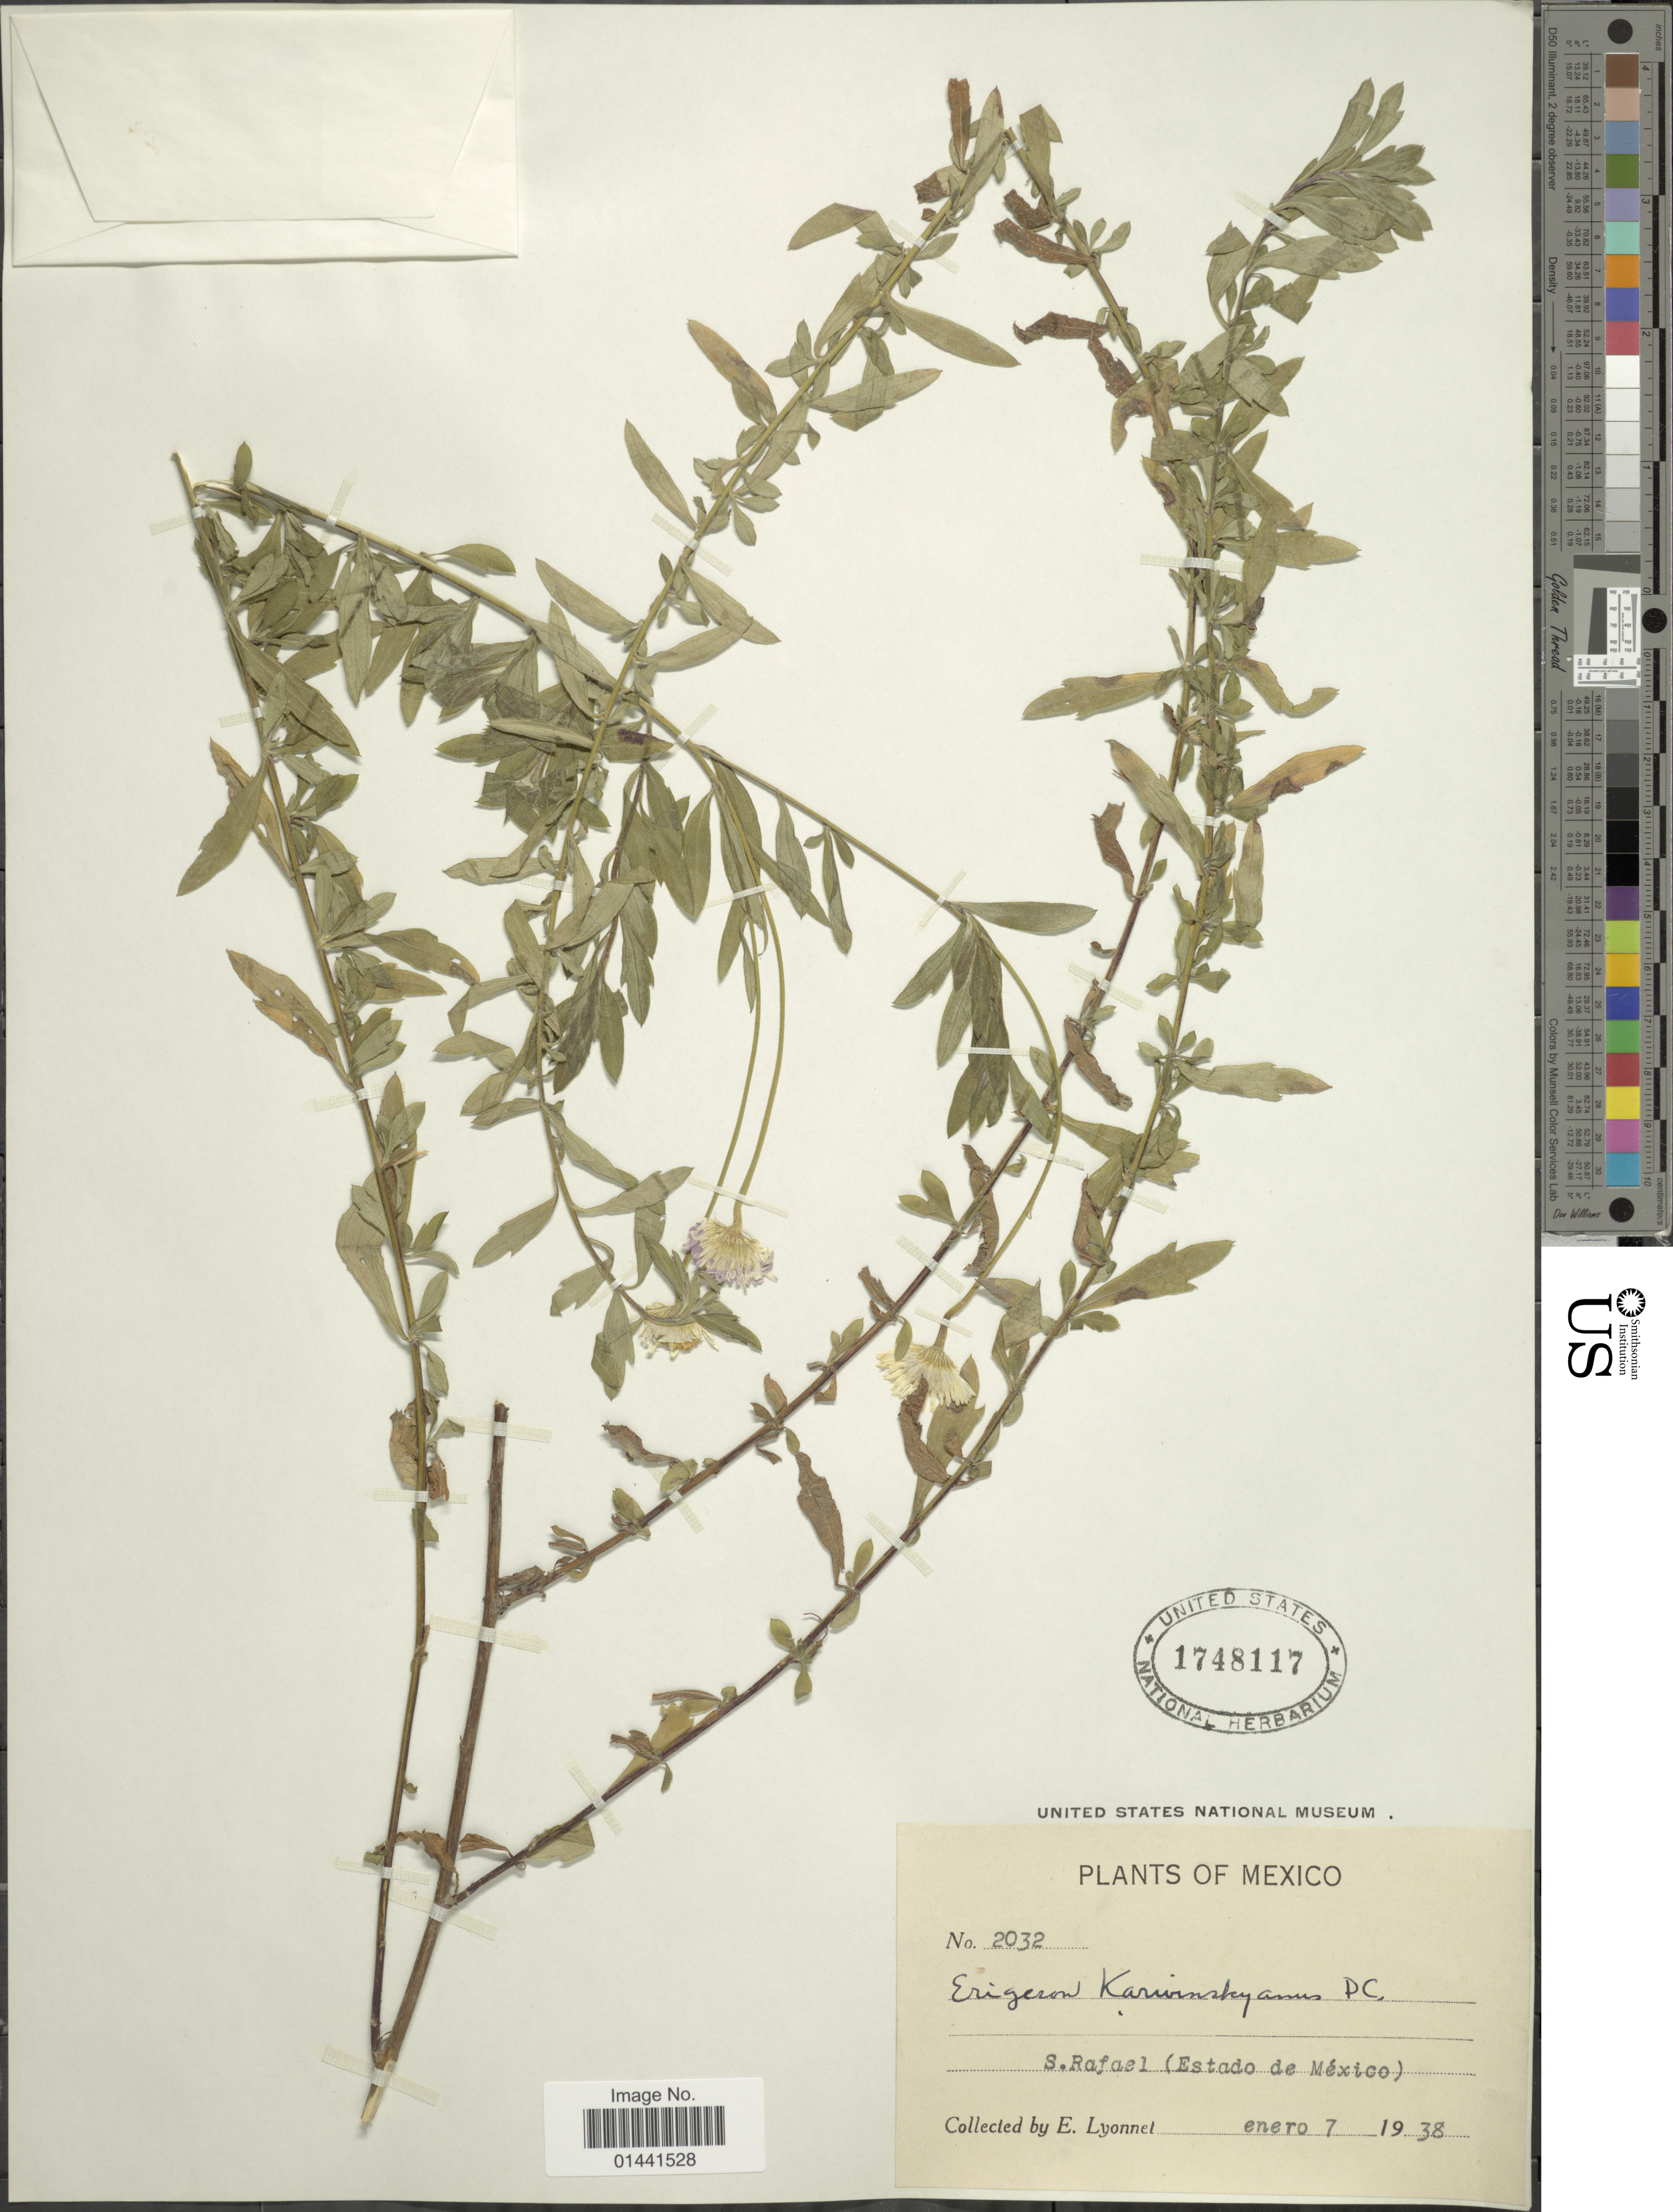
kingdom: Plantae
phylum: Tracheophyta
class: Magnoliopsida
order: Asterales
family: Asteraceae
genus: Erigeron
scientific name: Erigeron karvinskianus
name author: DC.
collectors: E. Lyonnet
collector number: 2032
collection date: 1938-01-07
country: Mexico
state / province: México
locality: S. Rafael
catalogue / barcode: US 1748117